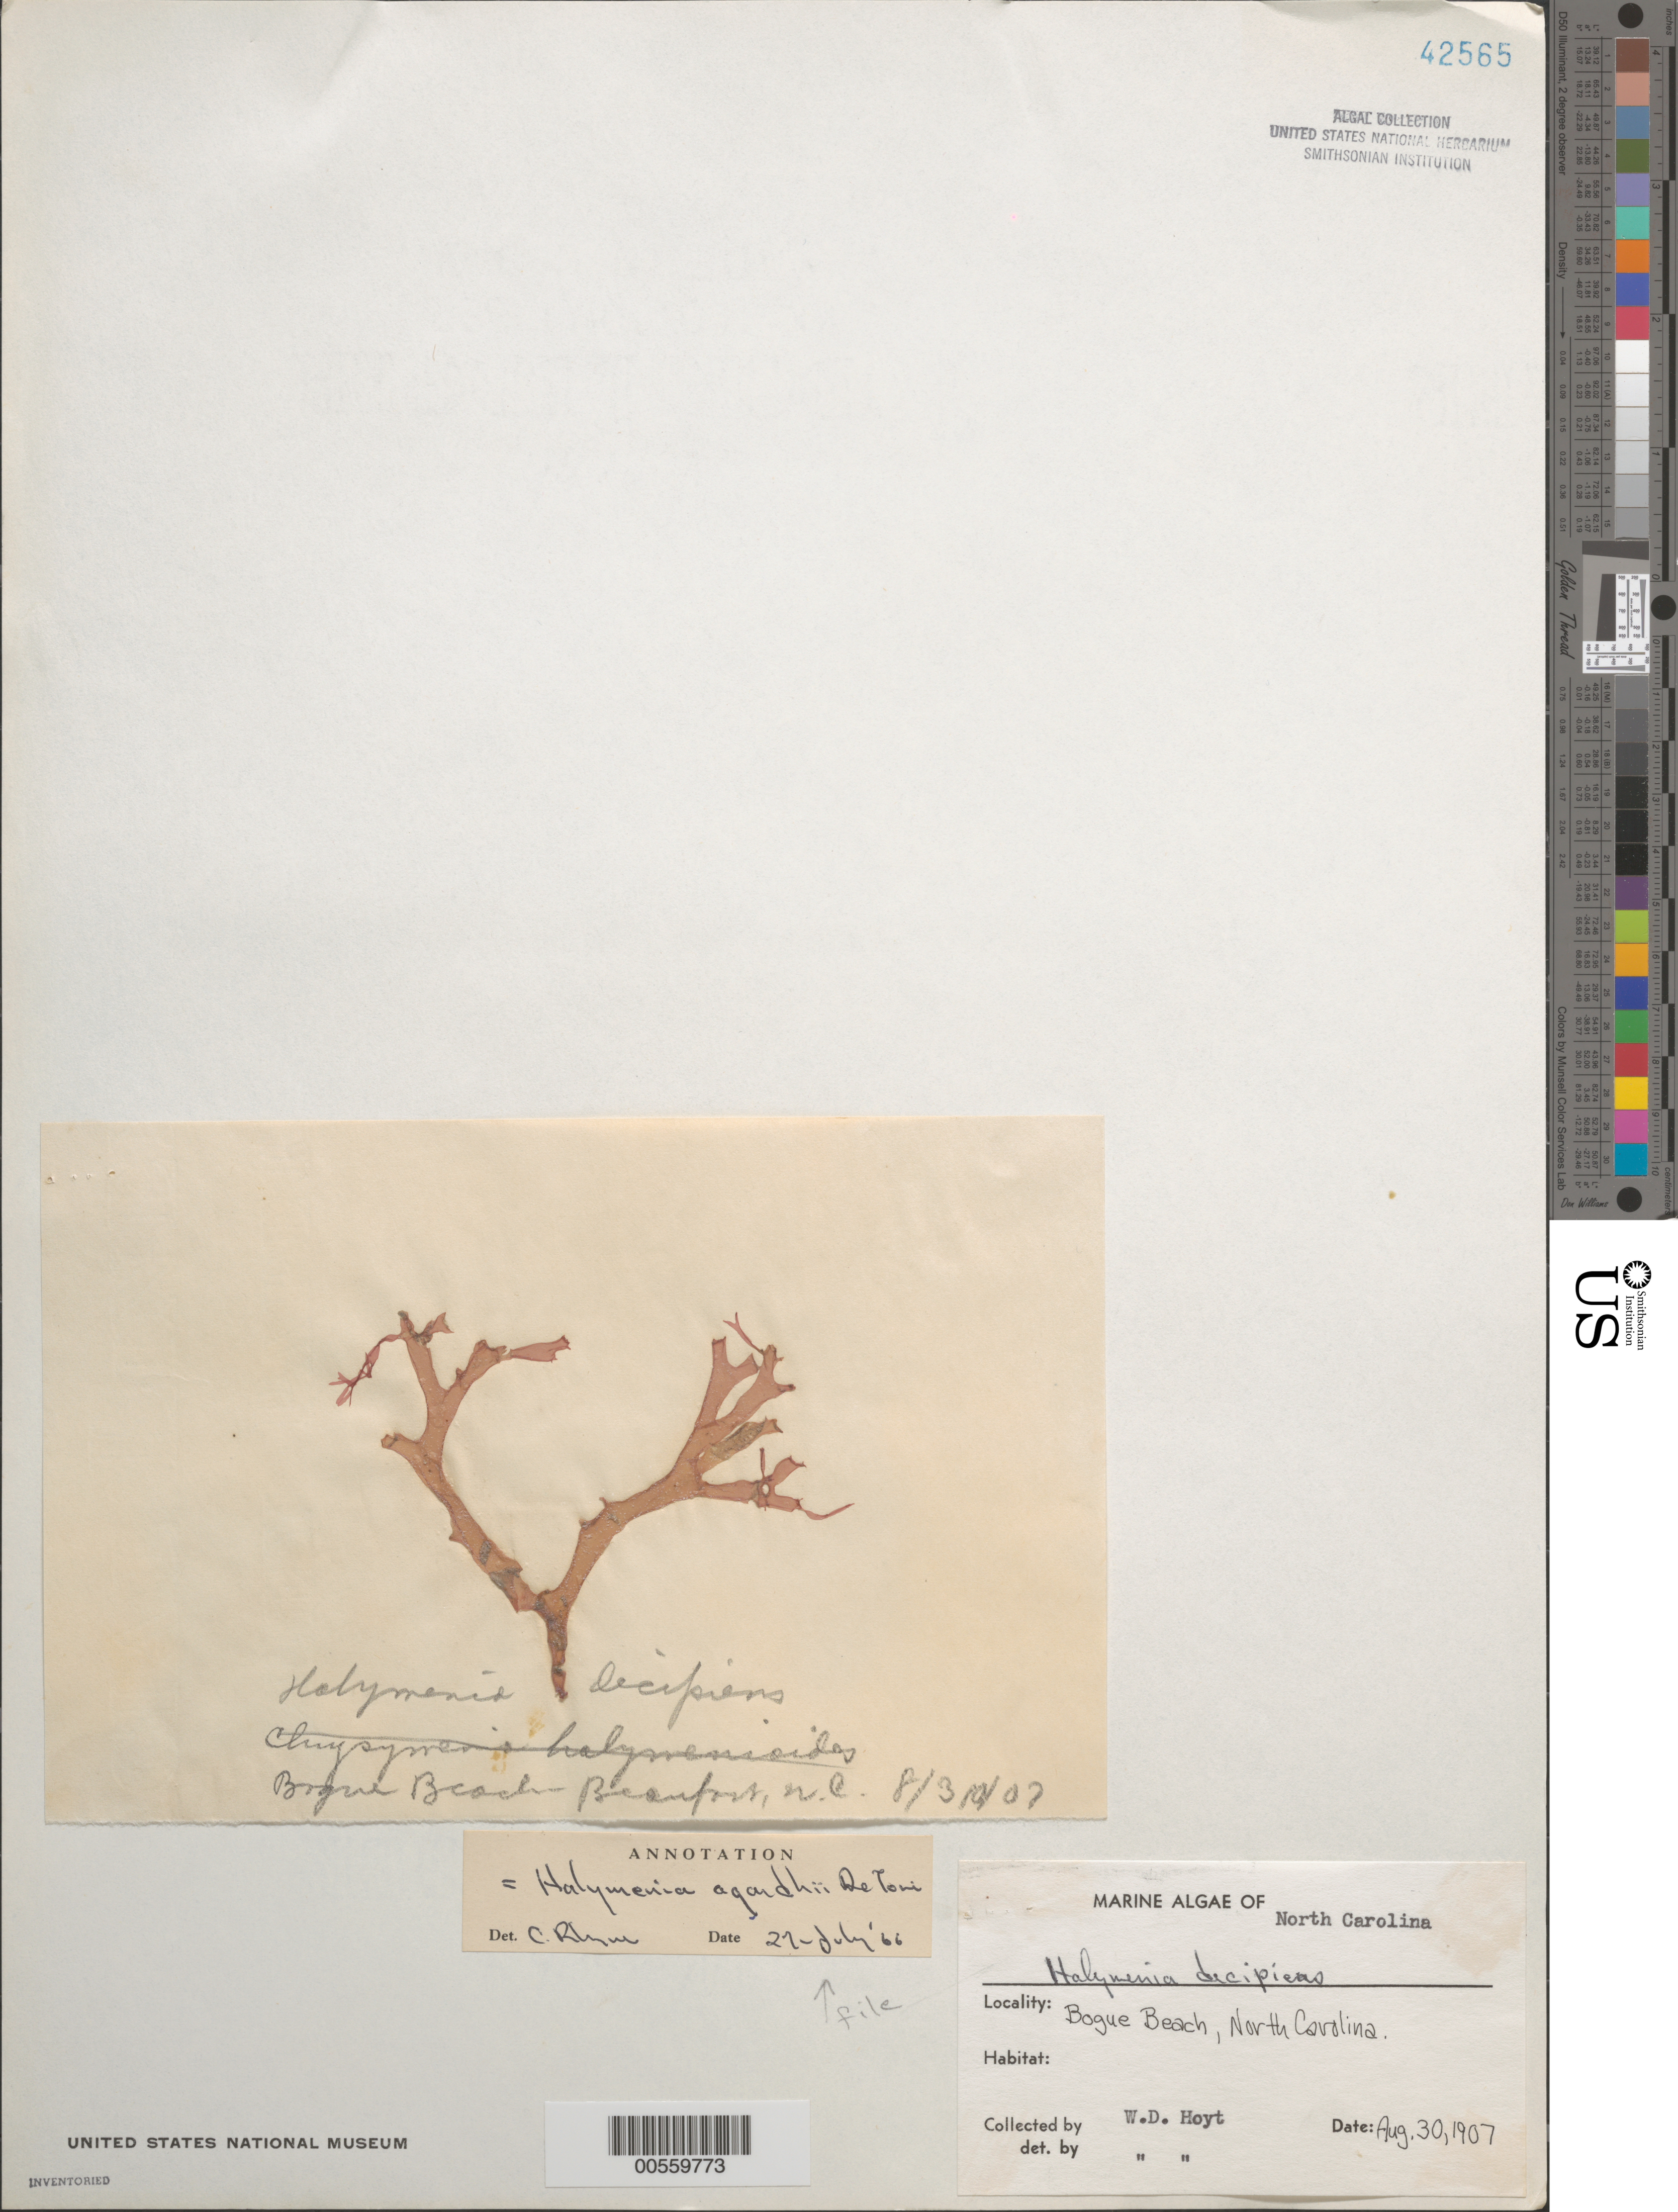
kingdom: Plantae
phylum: Rhodophyta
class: Florideophyceae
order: Sebdeniales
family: Sebdeniaceae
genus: Sebdenia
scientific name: Sebdenia flabellata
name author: (J. Agardh) P.G. Parkinson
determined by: Algae name updating Project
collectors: W. D. Hoyt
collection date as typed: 30 Aug 1907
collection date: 1907-08-30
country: United States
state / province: North Carolina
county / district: Carteret County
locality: Beaufort, Bogue Beach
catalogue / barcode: US 42565